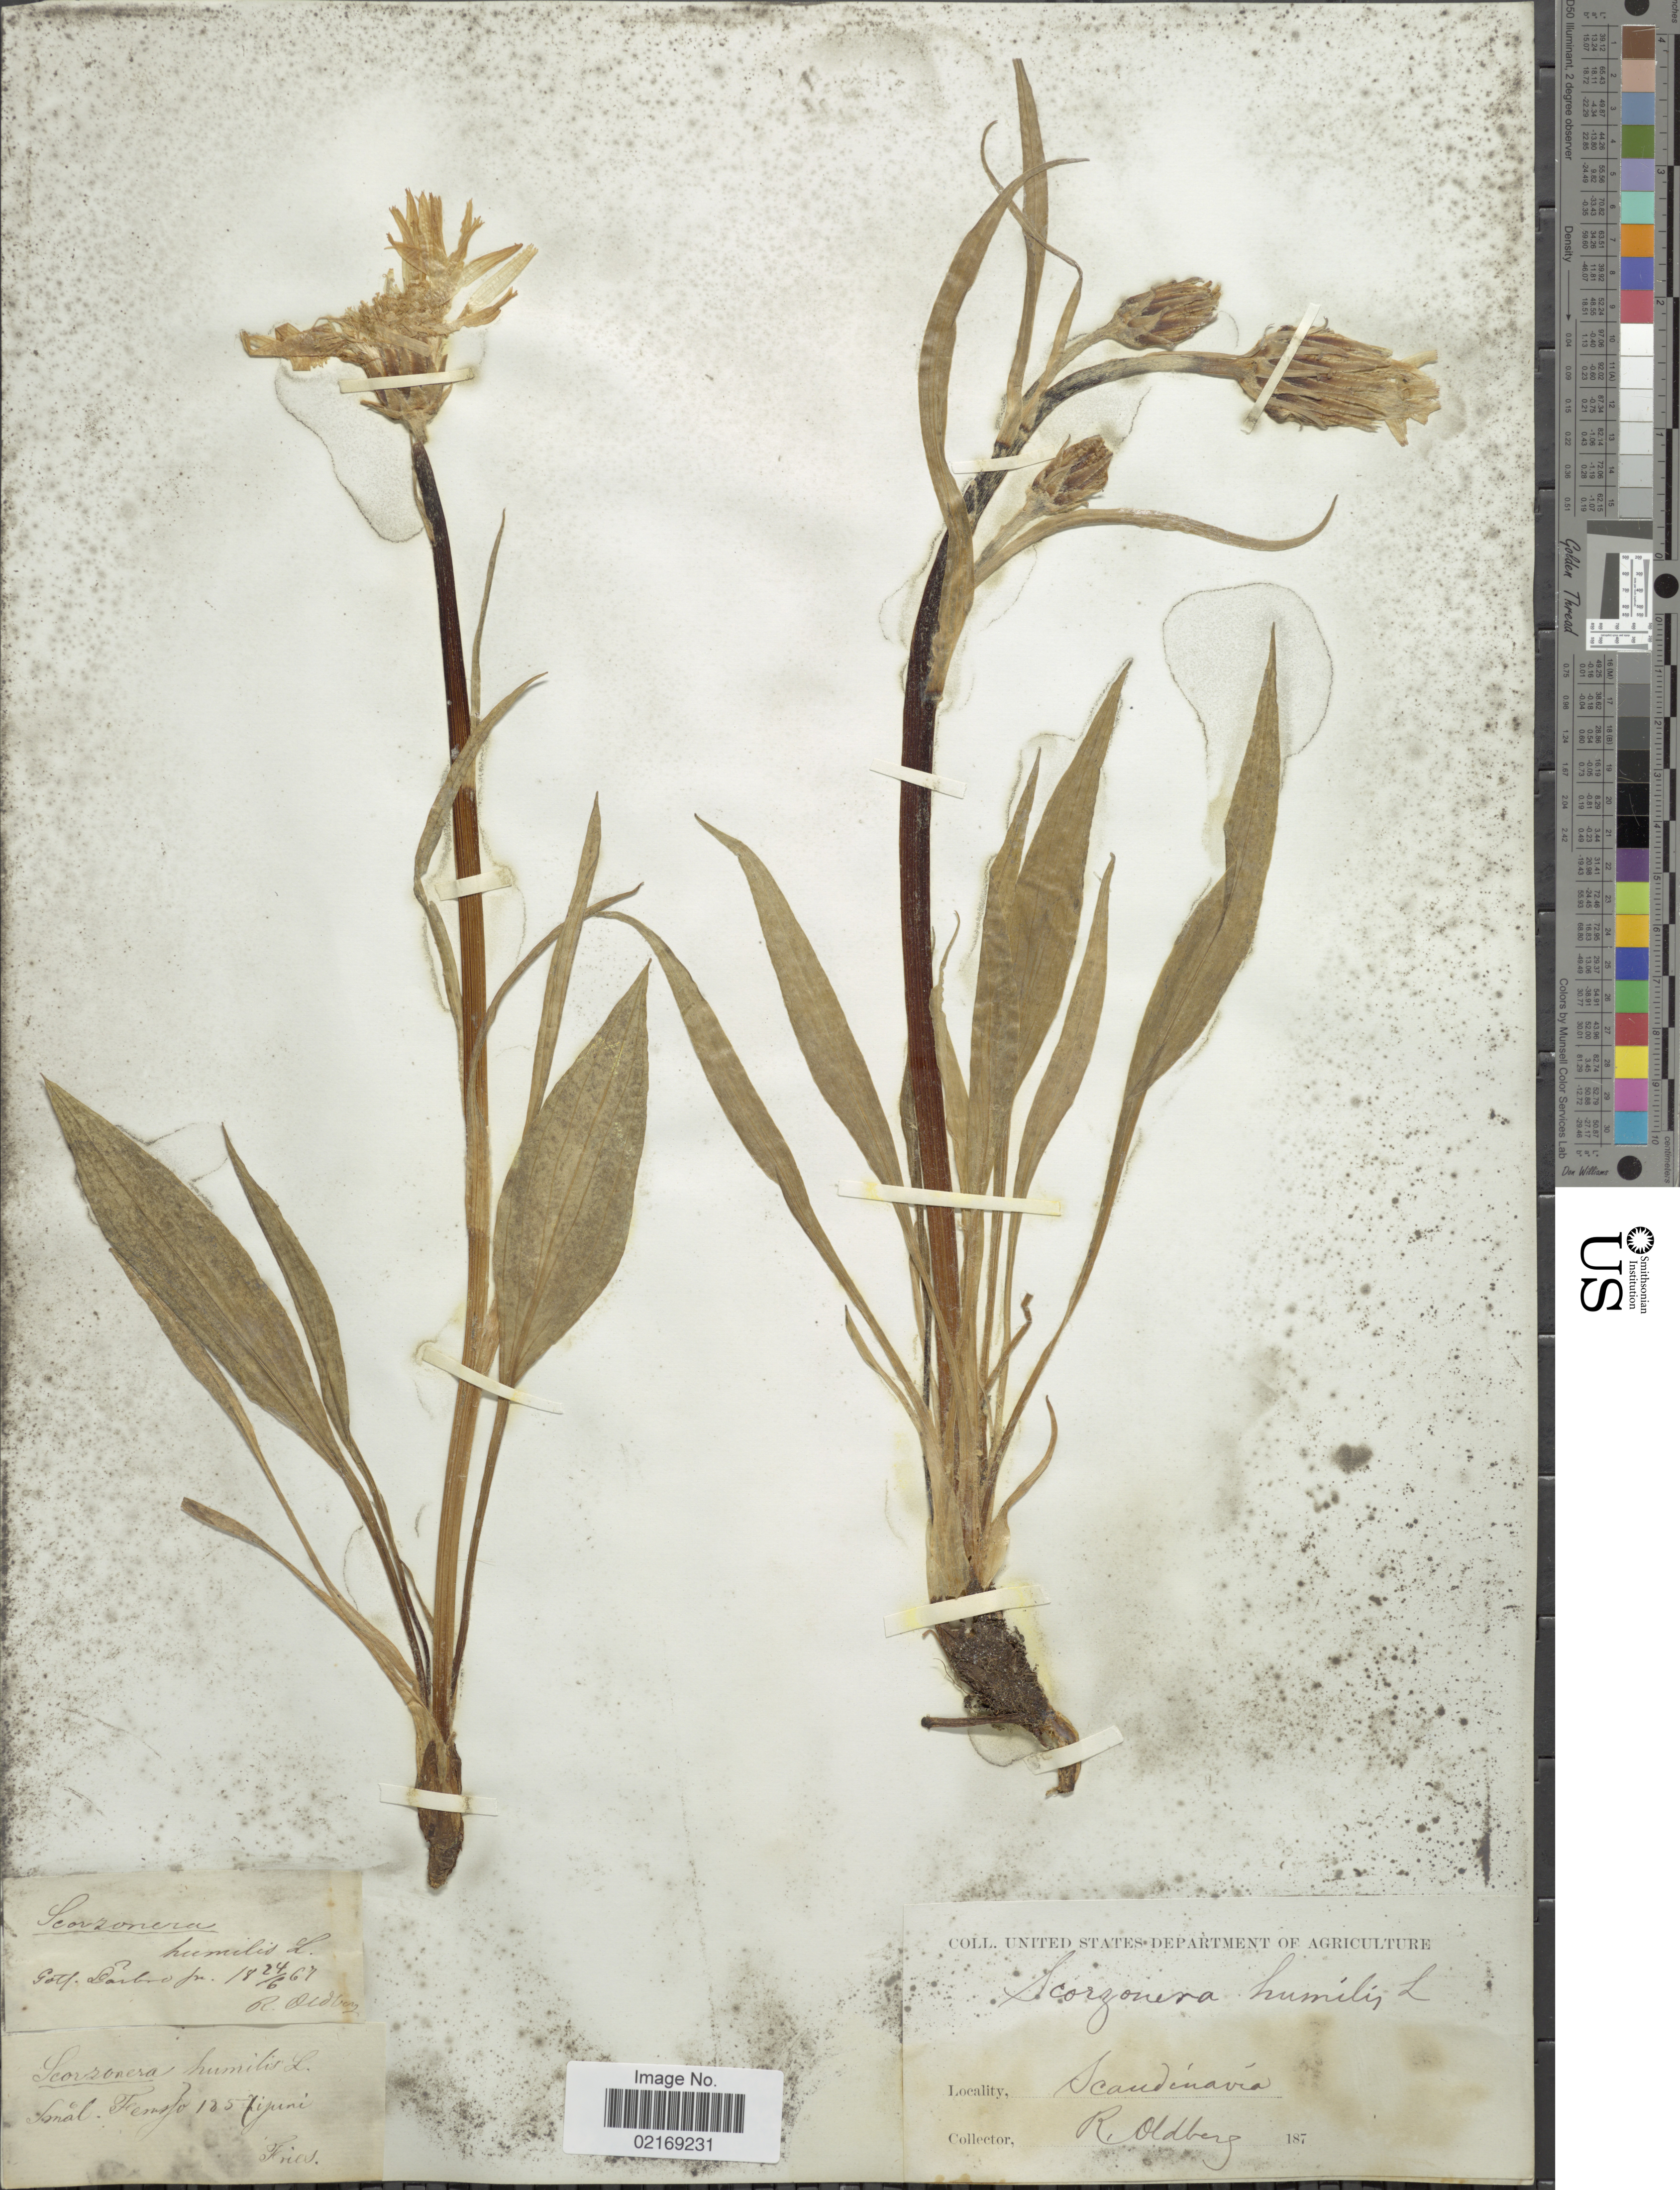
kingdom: Plantae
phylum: Tracheophyta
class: Magnoliopsida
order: Asterales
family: Asteraceae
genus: Scorzonera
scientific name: Scorzonera humilis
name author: L.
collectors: R. Oldberg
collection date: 1867-06-24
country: Sweden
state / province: Gotland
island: Gotland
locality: Gotl. Lärbro pr., Smål, Femsjö. Scandinavia.